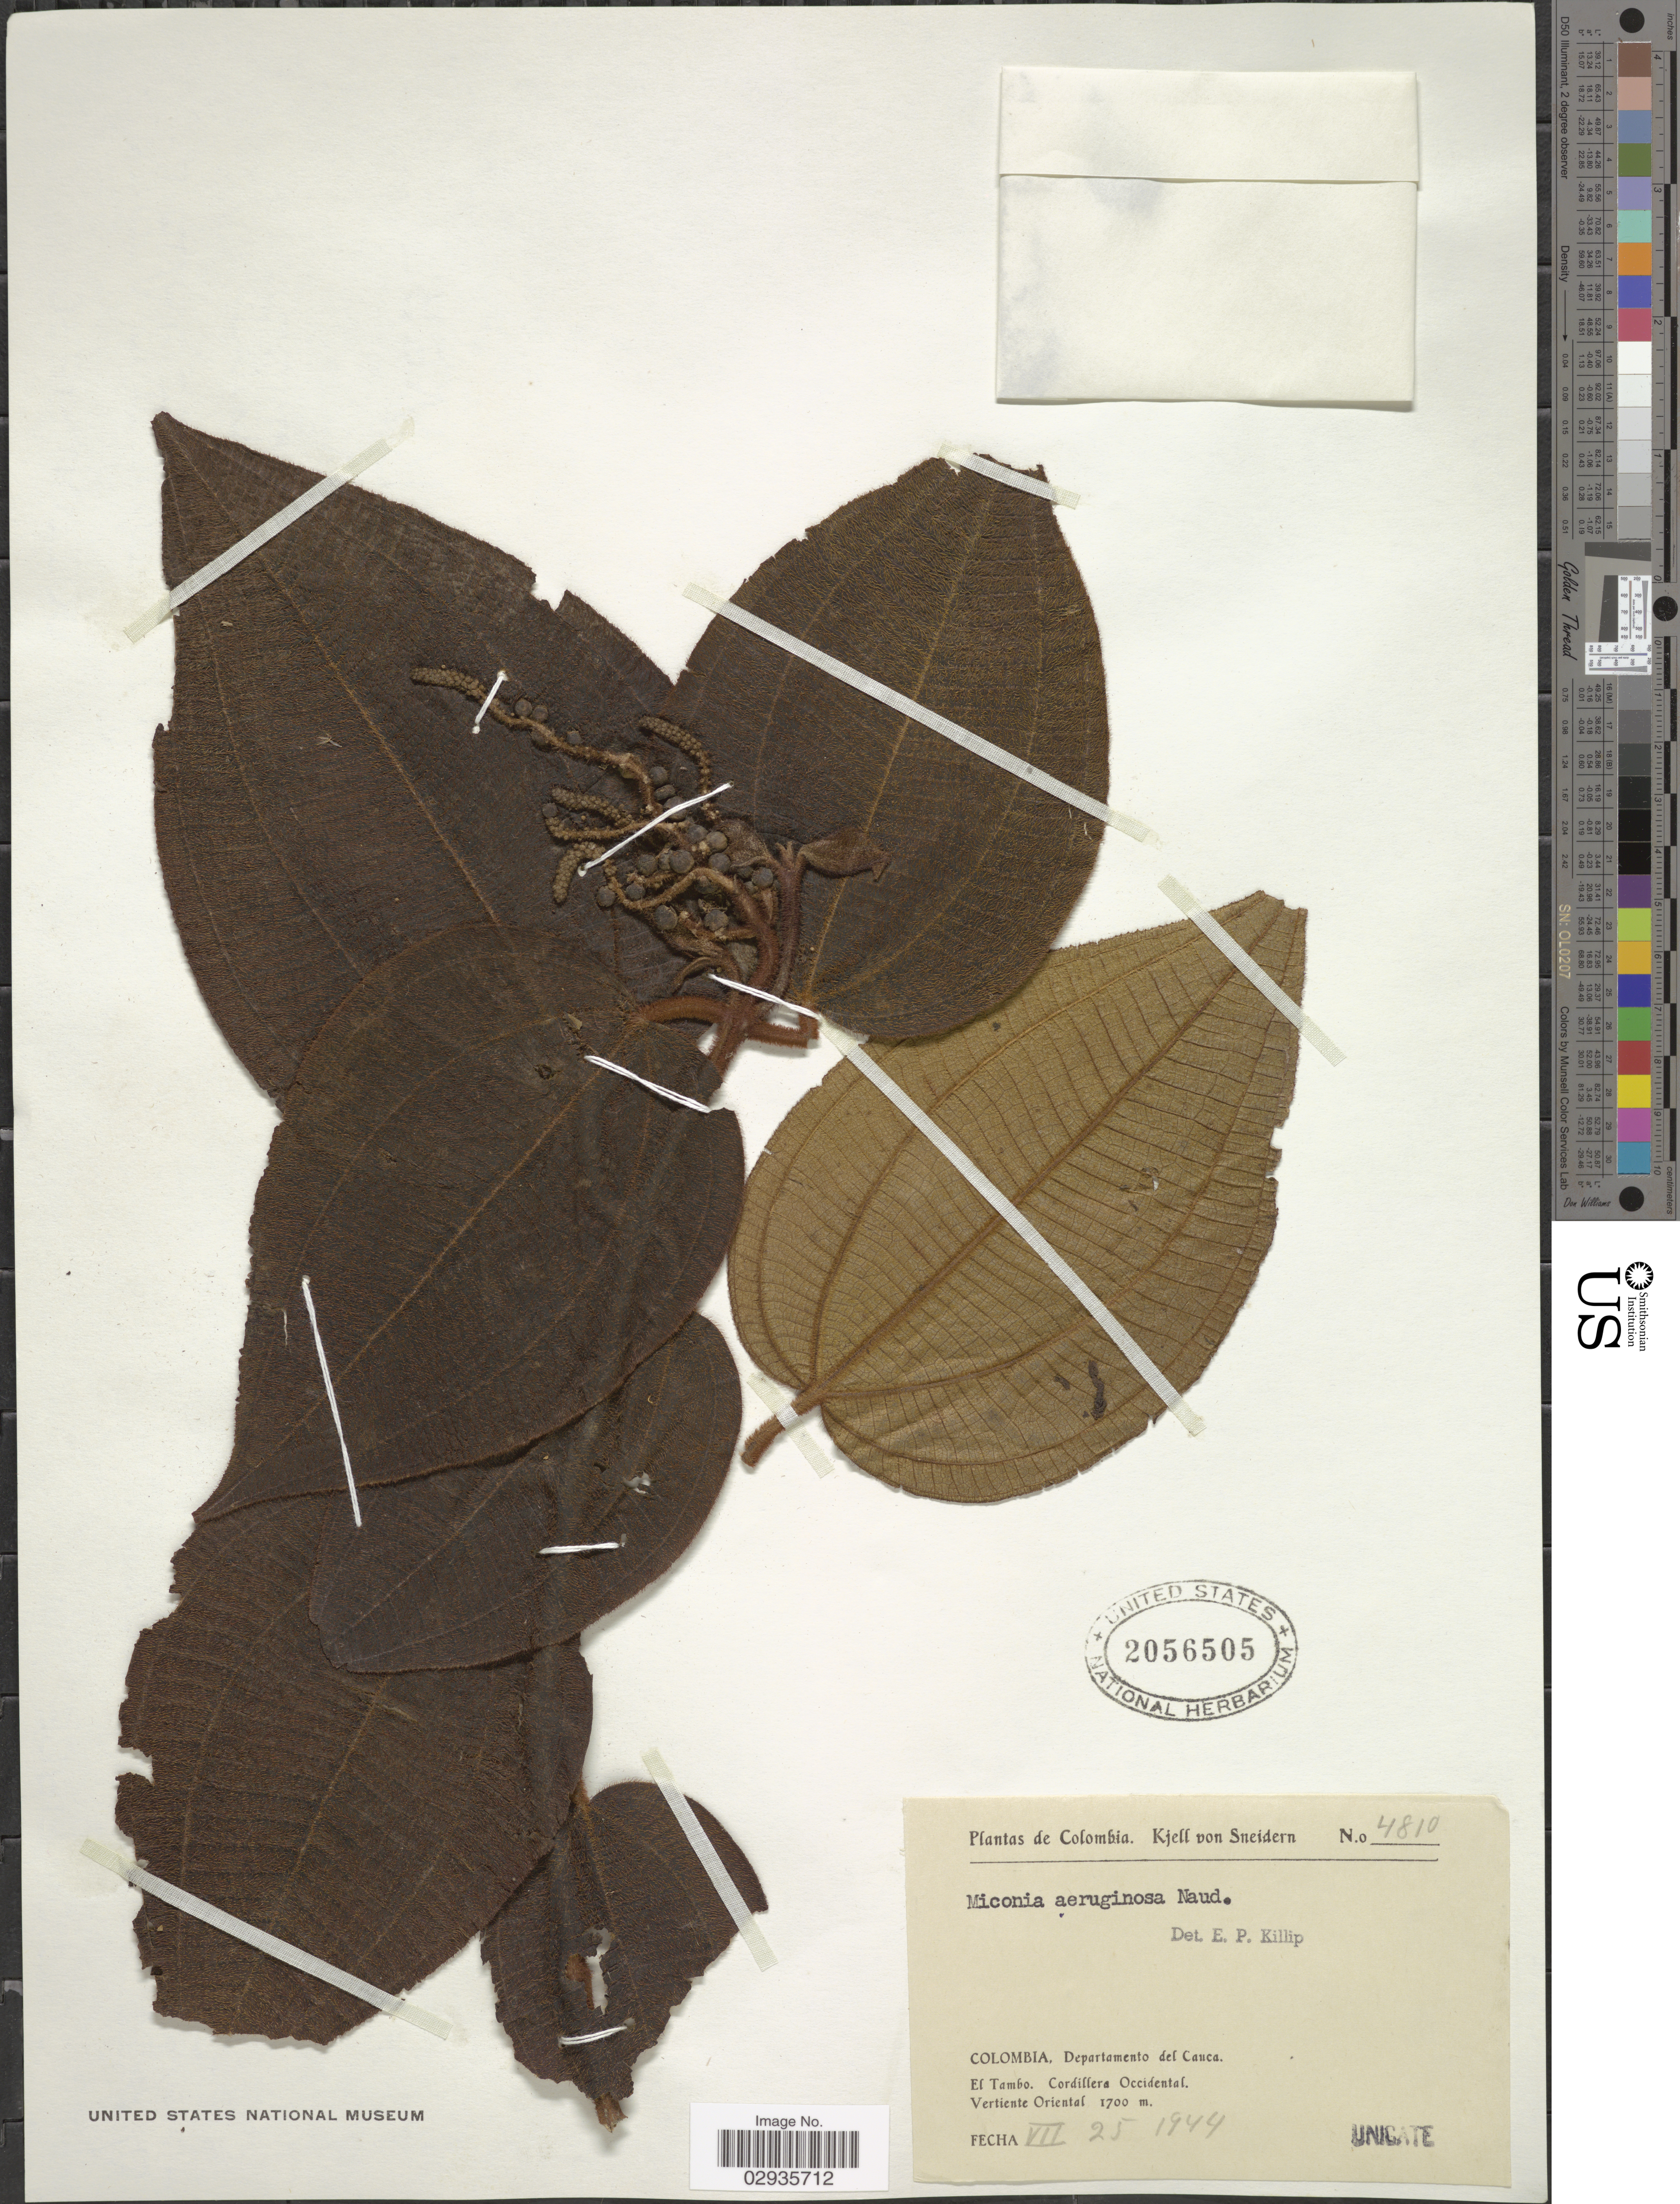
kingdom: Plantae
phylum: Tracheophyta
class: Magnoliopsida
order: Myrtales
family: Melastomataceae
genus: Miconia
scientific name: Miconia aeruginosa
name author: Naudin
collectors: K. von Sneidern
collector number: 4810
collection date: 1944-07-25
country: Colombia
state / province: Cauca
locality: Departamento del Cauca. El Tambo. Cordillera Occidental. Vertiente Oriental.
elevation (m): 1700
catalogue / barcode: US 2056505